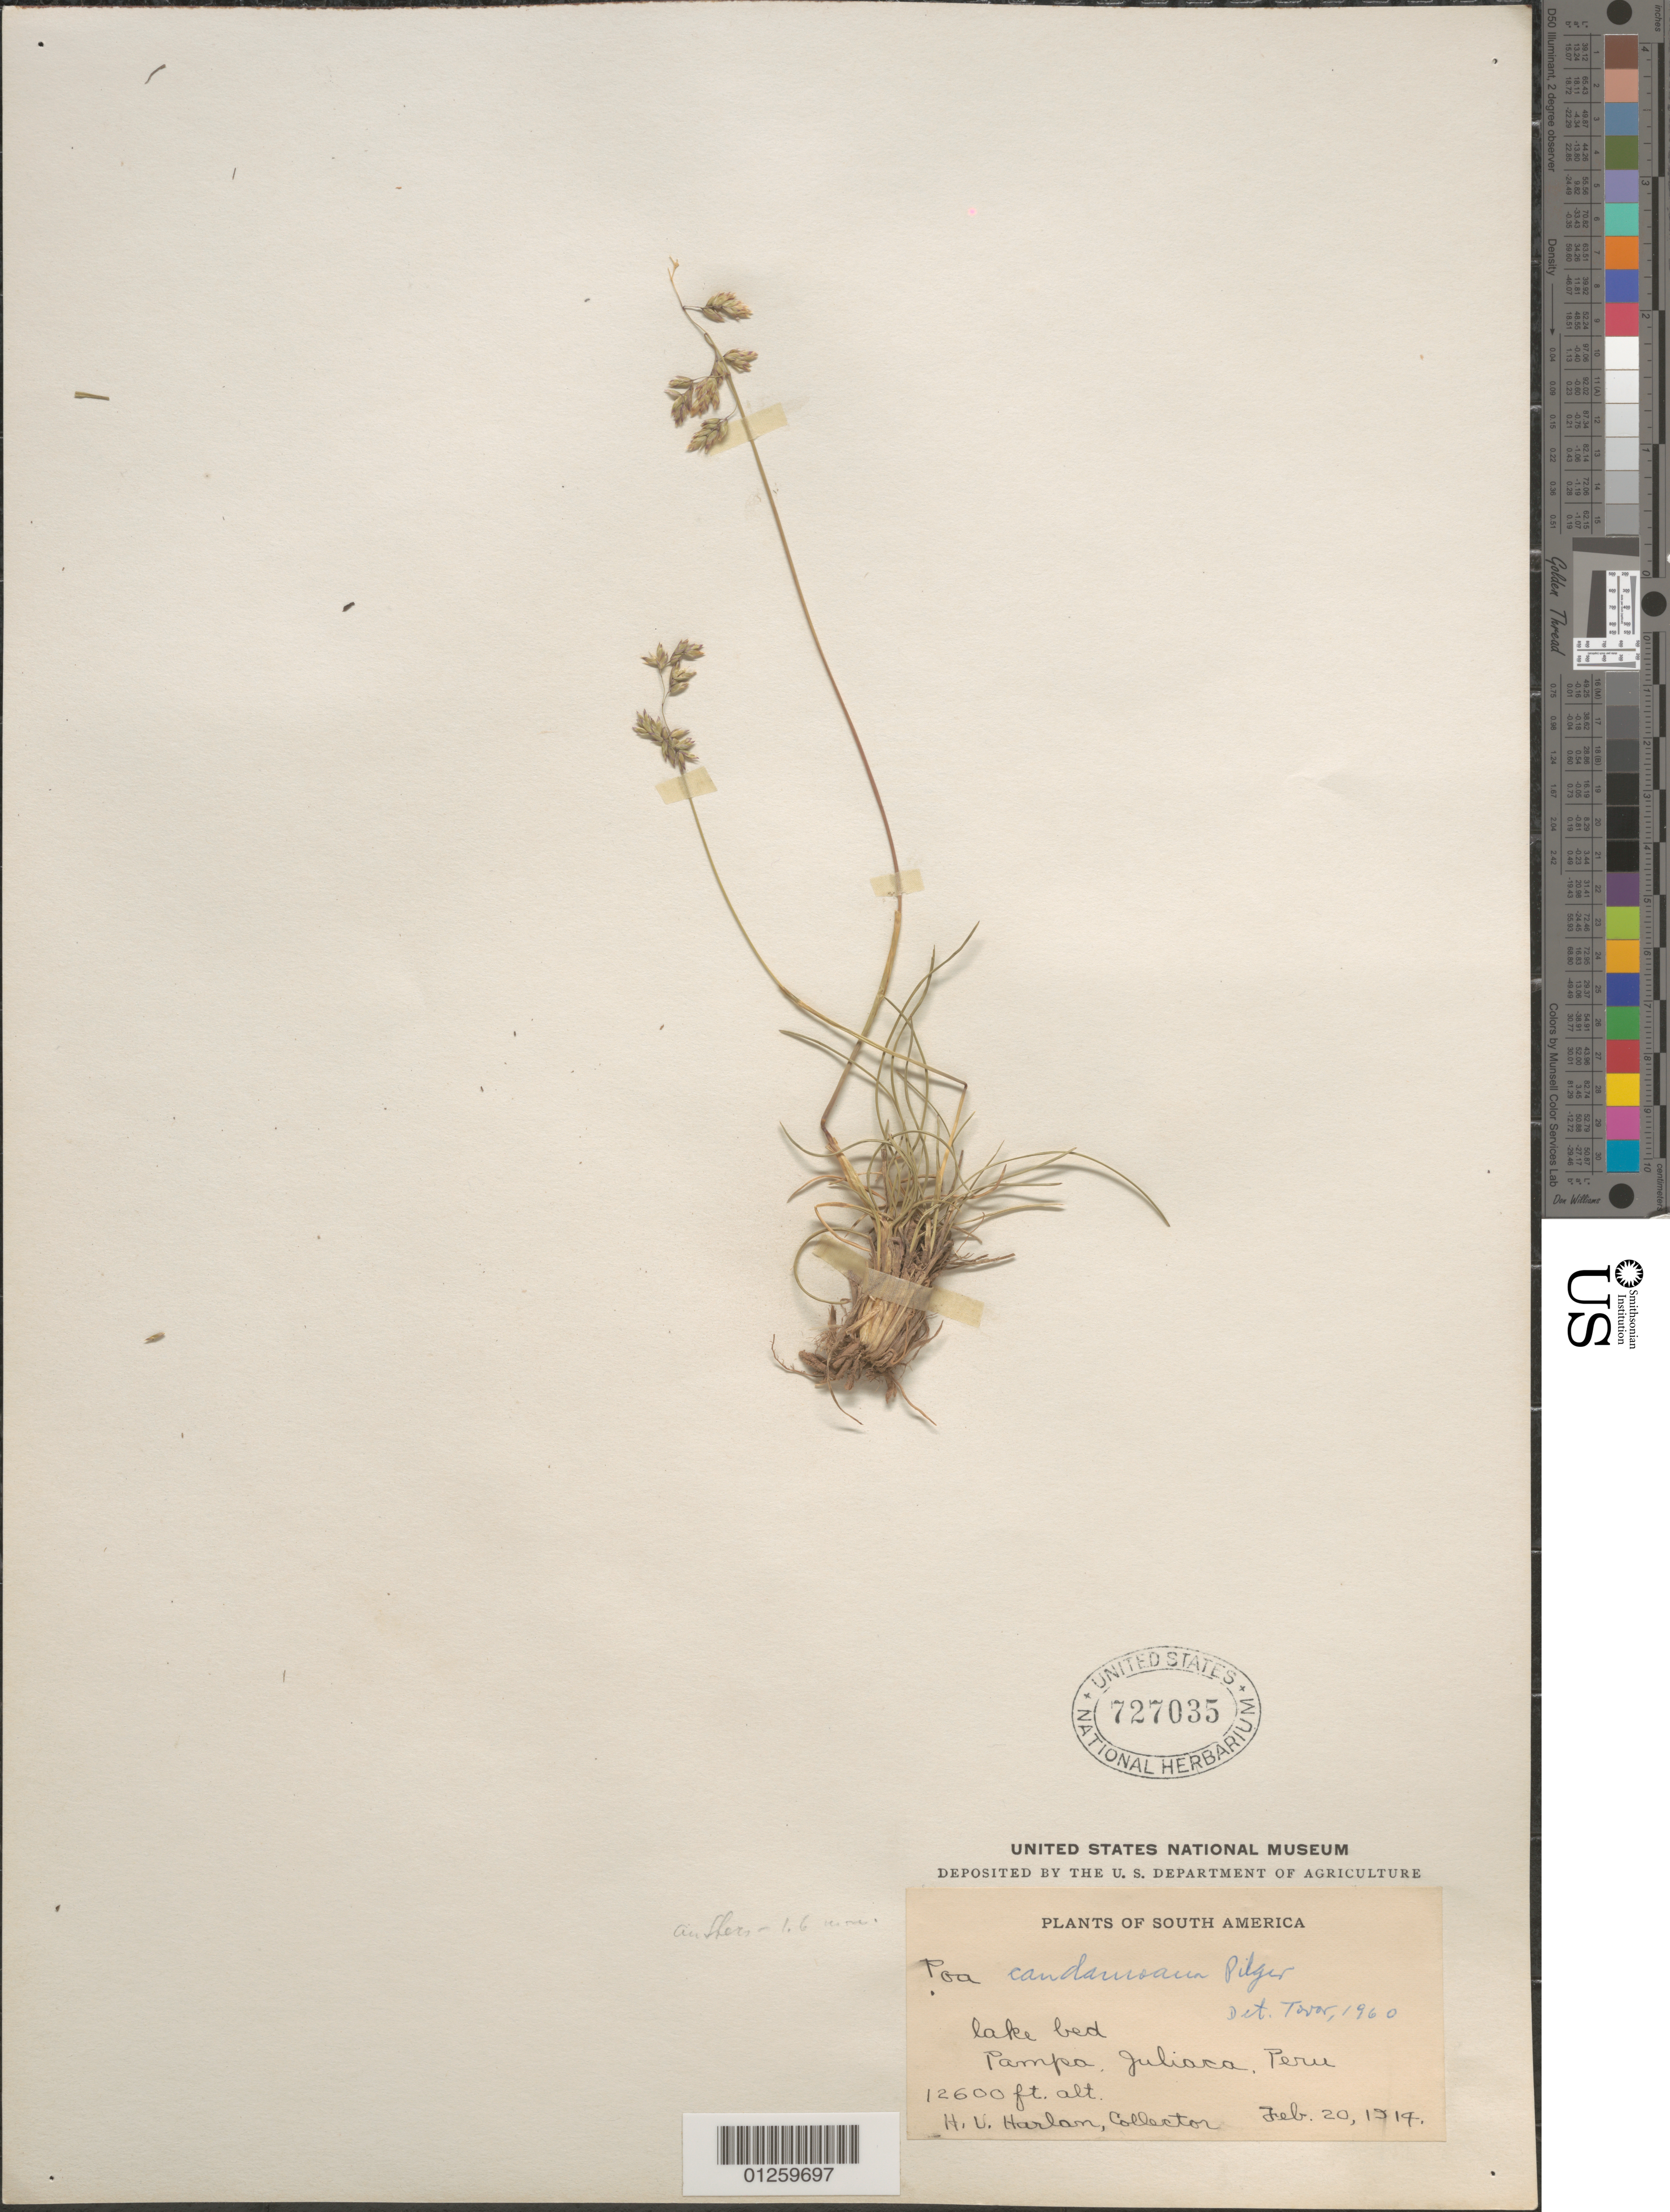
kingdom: Plantae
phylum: Tracheophyta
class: Liliopsida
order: Poales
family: Poaceae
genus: Poa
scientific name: Poa candamoana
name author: Pilg.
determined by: Soreng, Robert J., Research Associate (BOT), Smithsonian Institution - National Museum of Natural History (UNITED STATES)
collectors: H. Harlan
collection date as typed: Feb. 20, 1914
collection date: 1914-02-20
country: Peru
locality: lake bed Pampa, Juliaca, Peru.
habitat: lake bed pampa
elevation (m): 3840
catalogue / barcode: US 727035